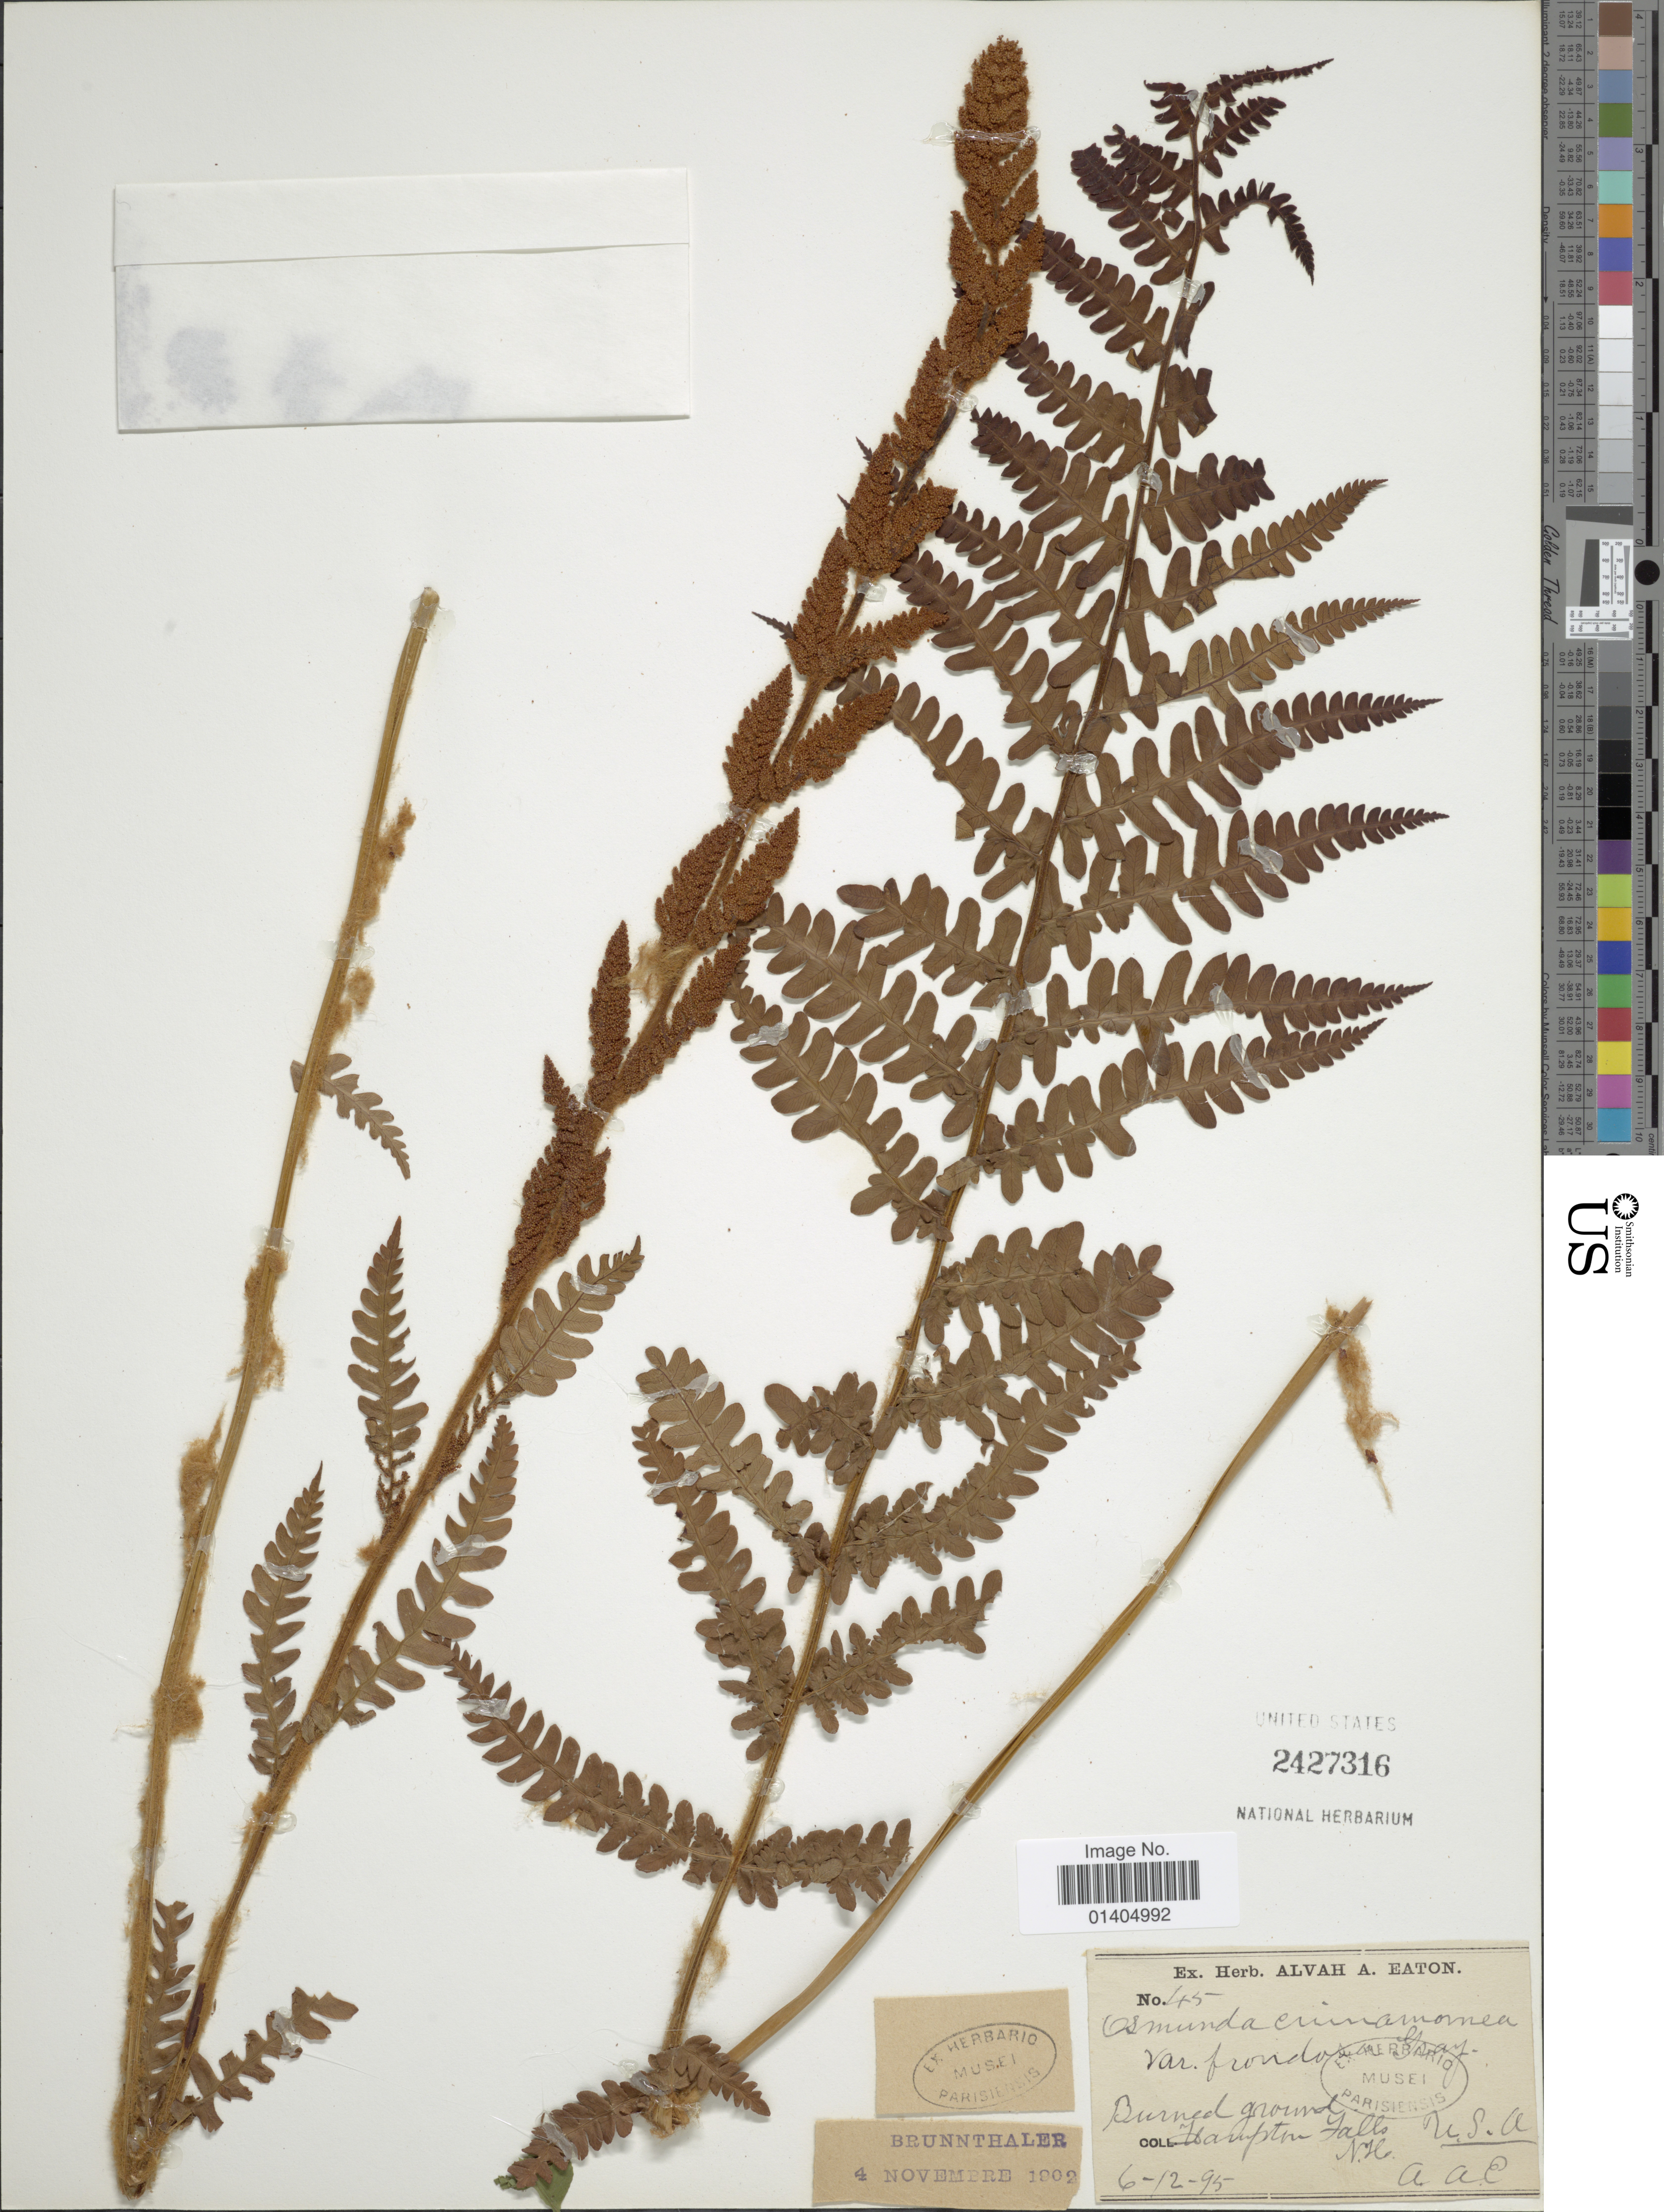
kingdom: Plantae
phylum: Tracheophyta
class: Polypodiopsida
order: Osmundales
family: Osmundaceae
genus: Osmundastrum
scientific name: Osmundastrum cinnamomeum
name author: (L.) C. Presl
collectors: A. A. Eaton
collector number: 45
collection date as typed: Transcribed d/m/y: 12/6/95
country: United States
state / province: New Hampshire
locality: Hampton Falls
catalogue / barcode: US 2427316